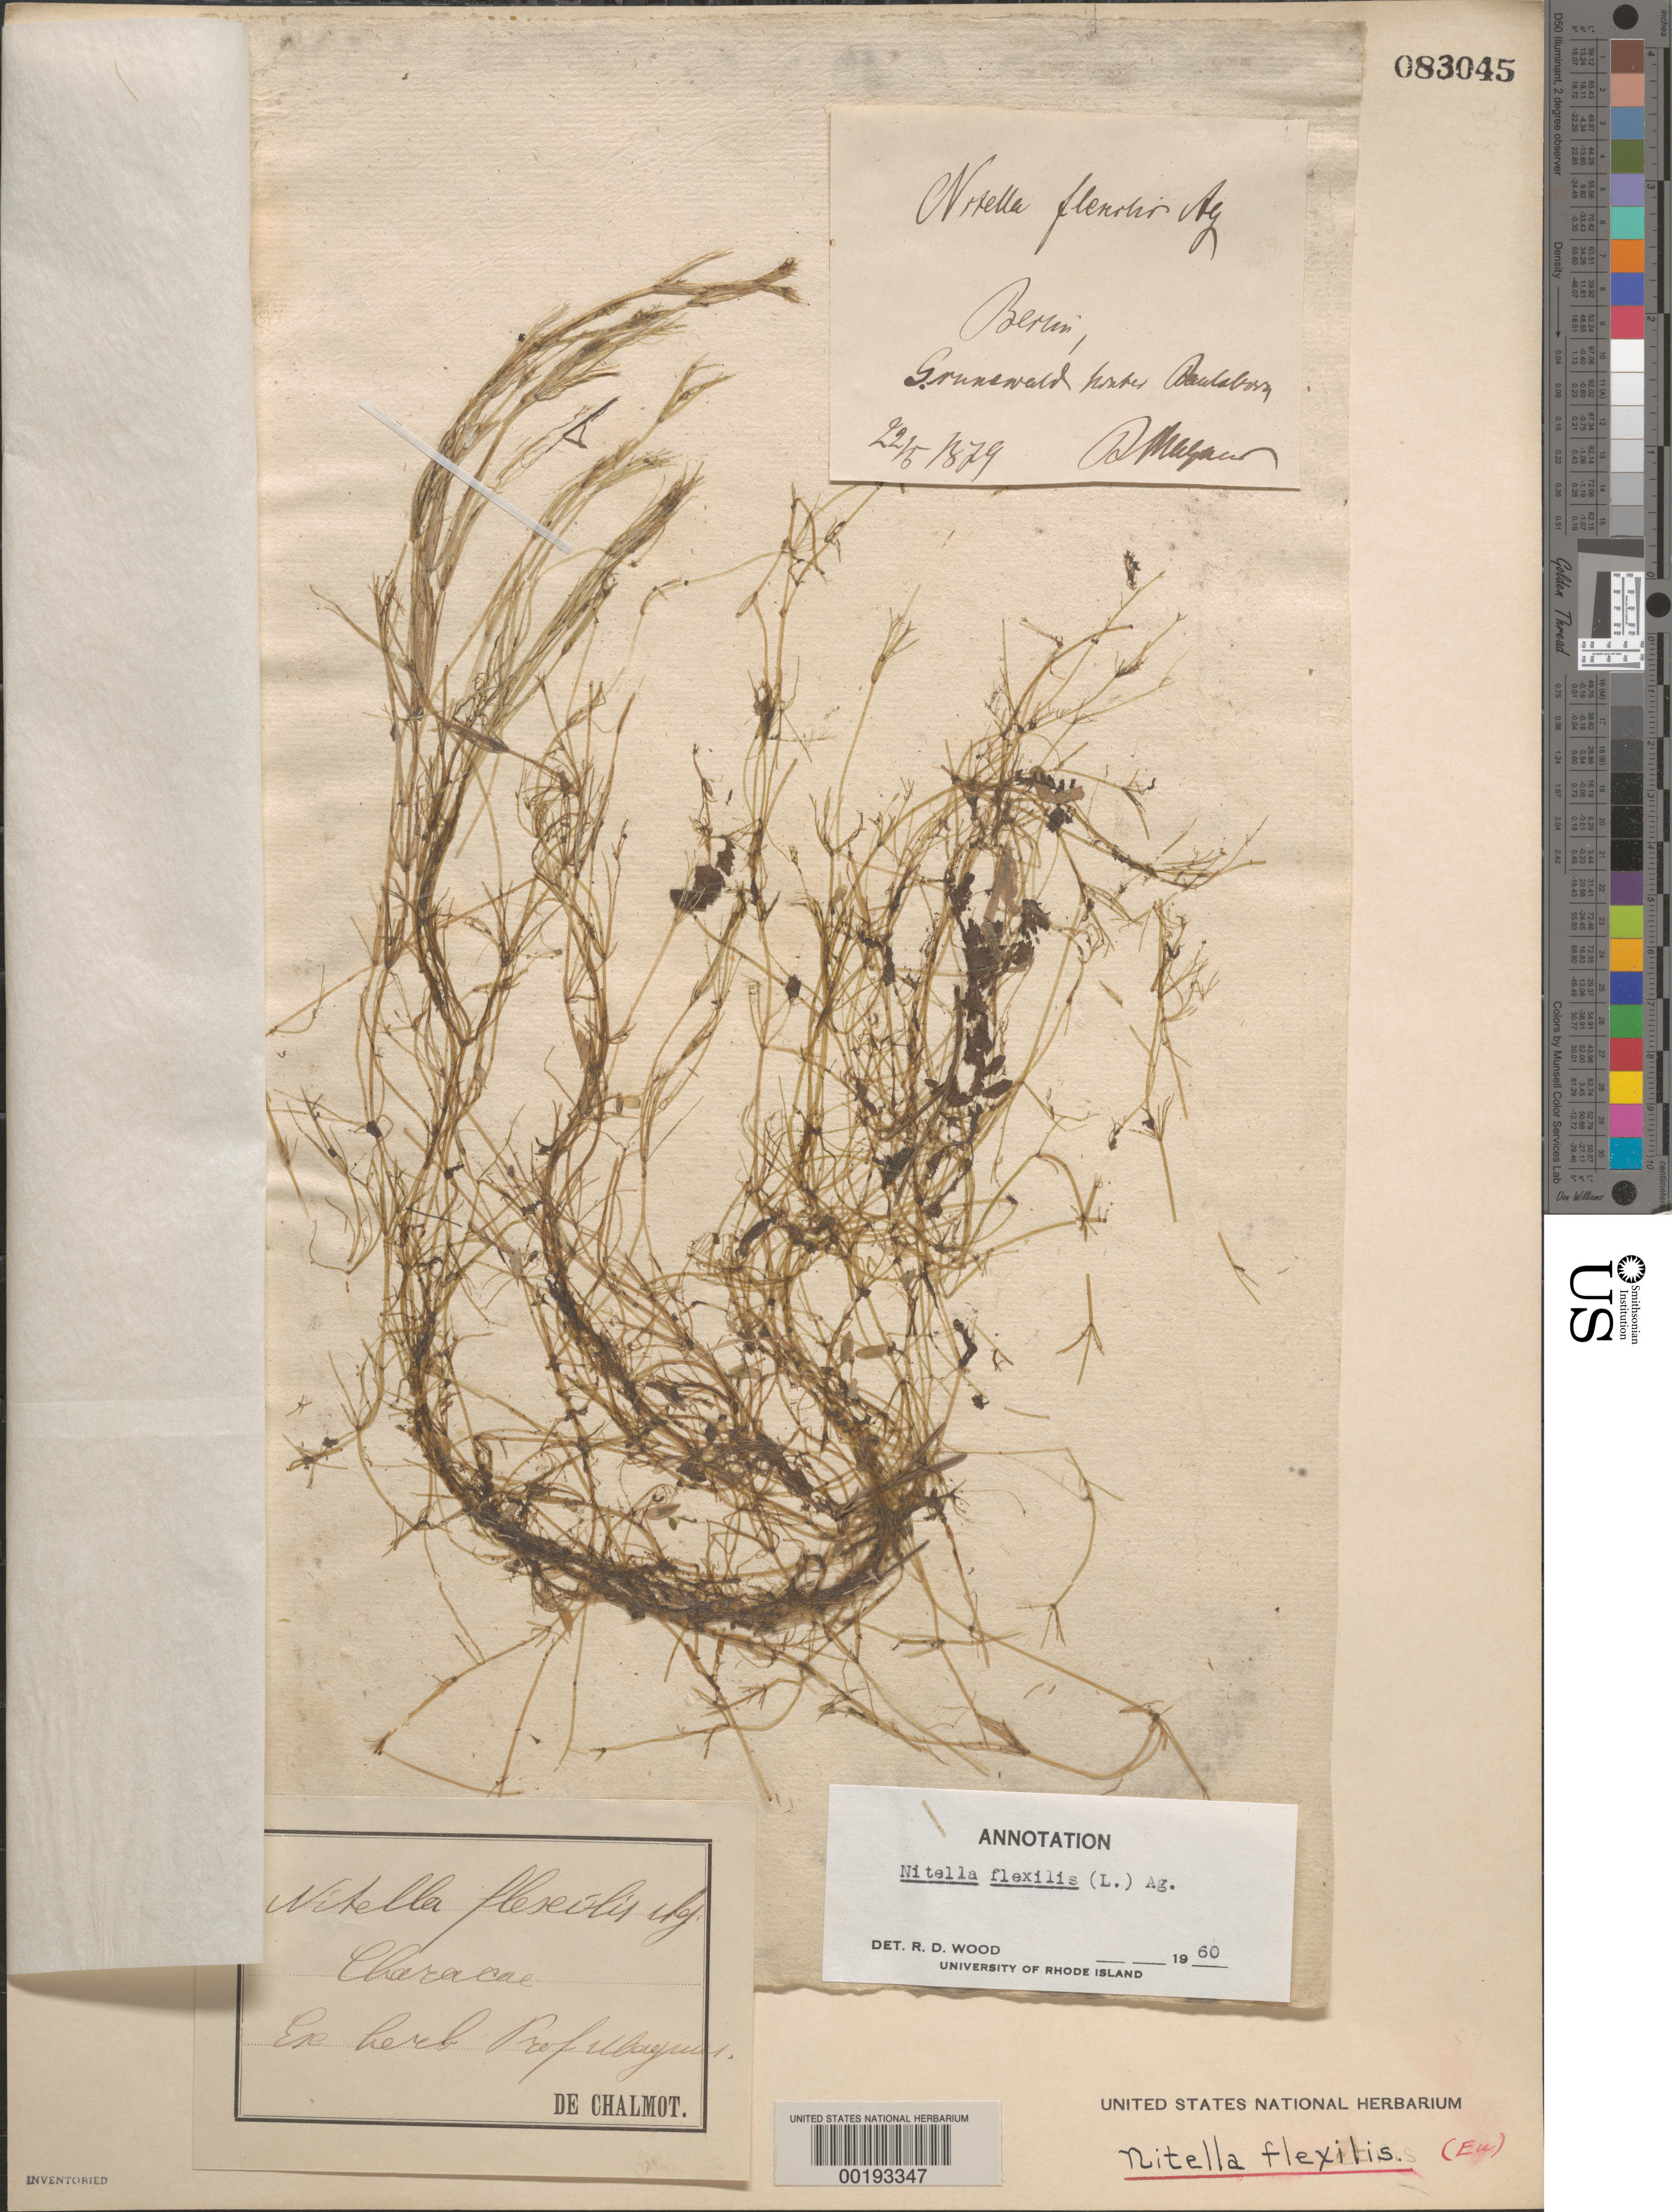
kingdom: Plantae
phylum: Charophyta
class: Charophyceae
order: Charales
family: Characeae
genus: Nitella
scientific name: Nitella flexilis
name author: (L.) C. Agardh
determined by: Wood, R. D.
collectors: P. W. Magnus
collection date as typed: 22 May 1879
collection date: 1879-05-22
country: Germany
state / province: Berlin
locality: Grunewald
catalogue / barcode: US 83045